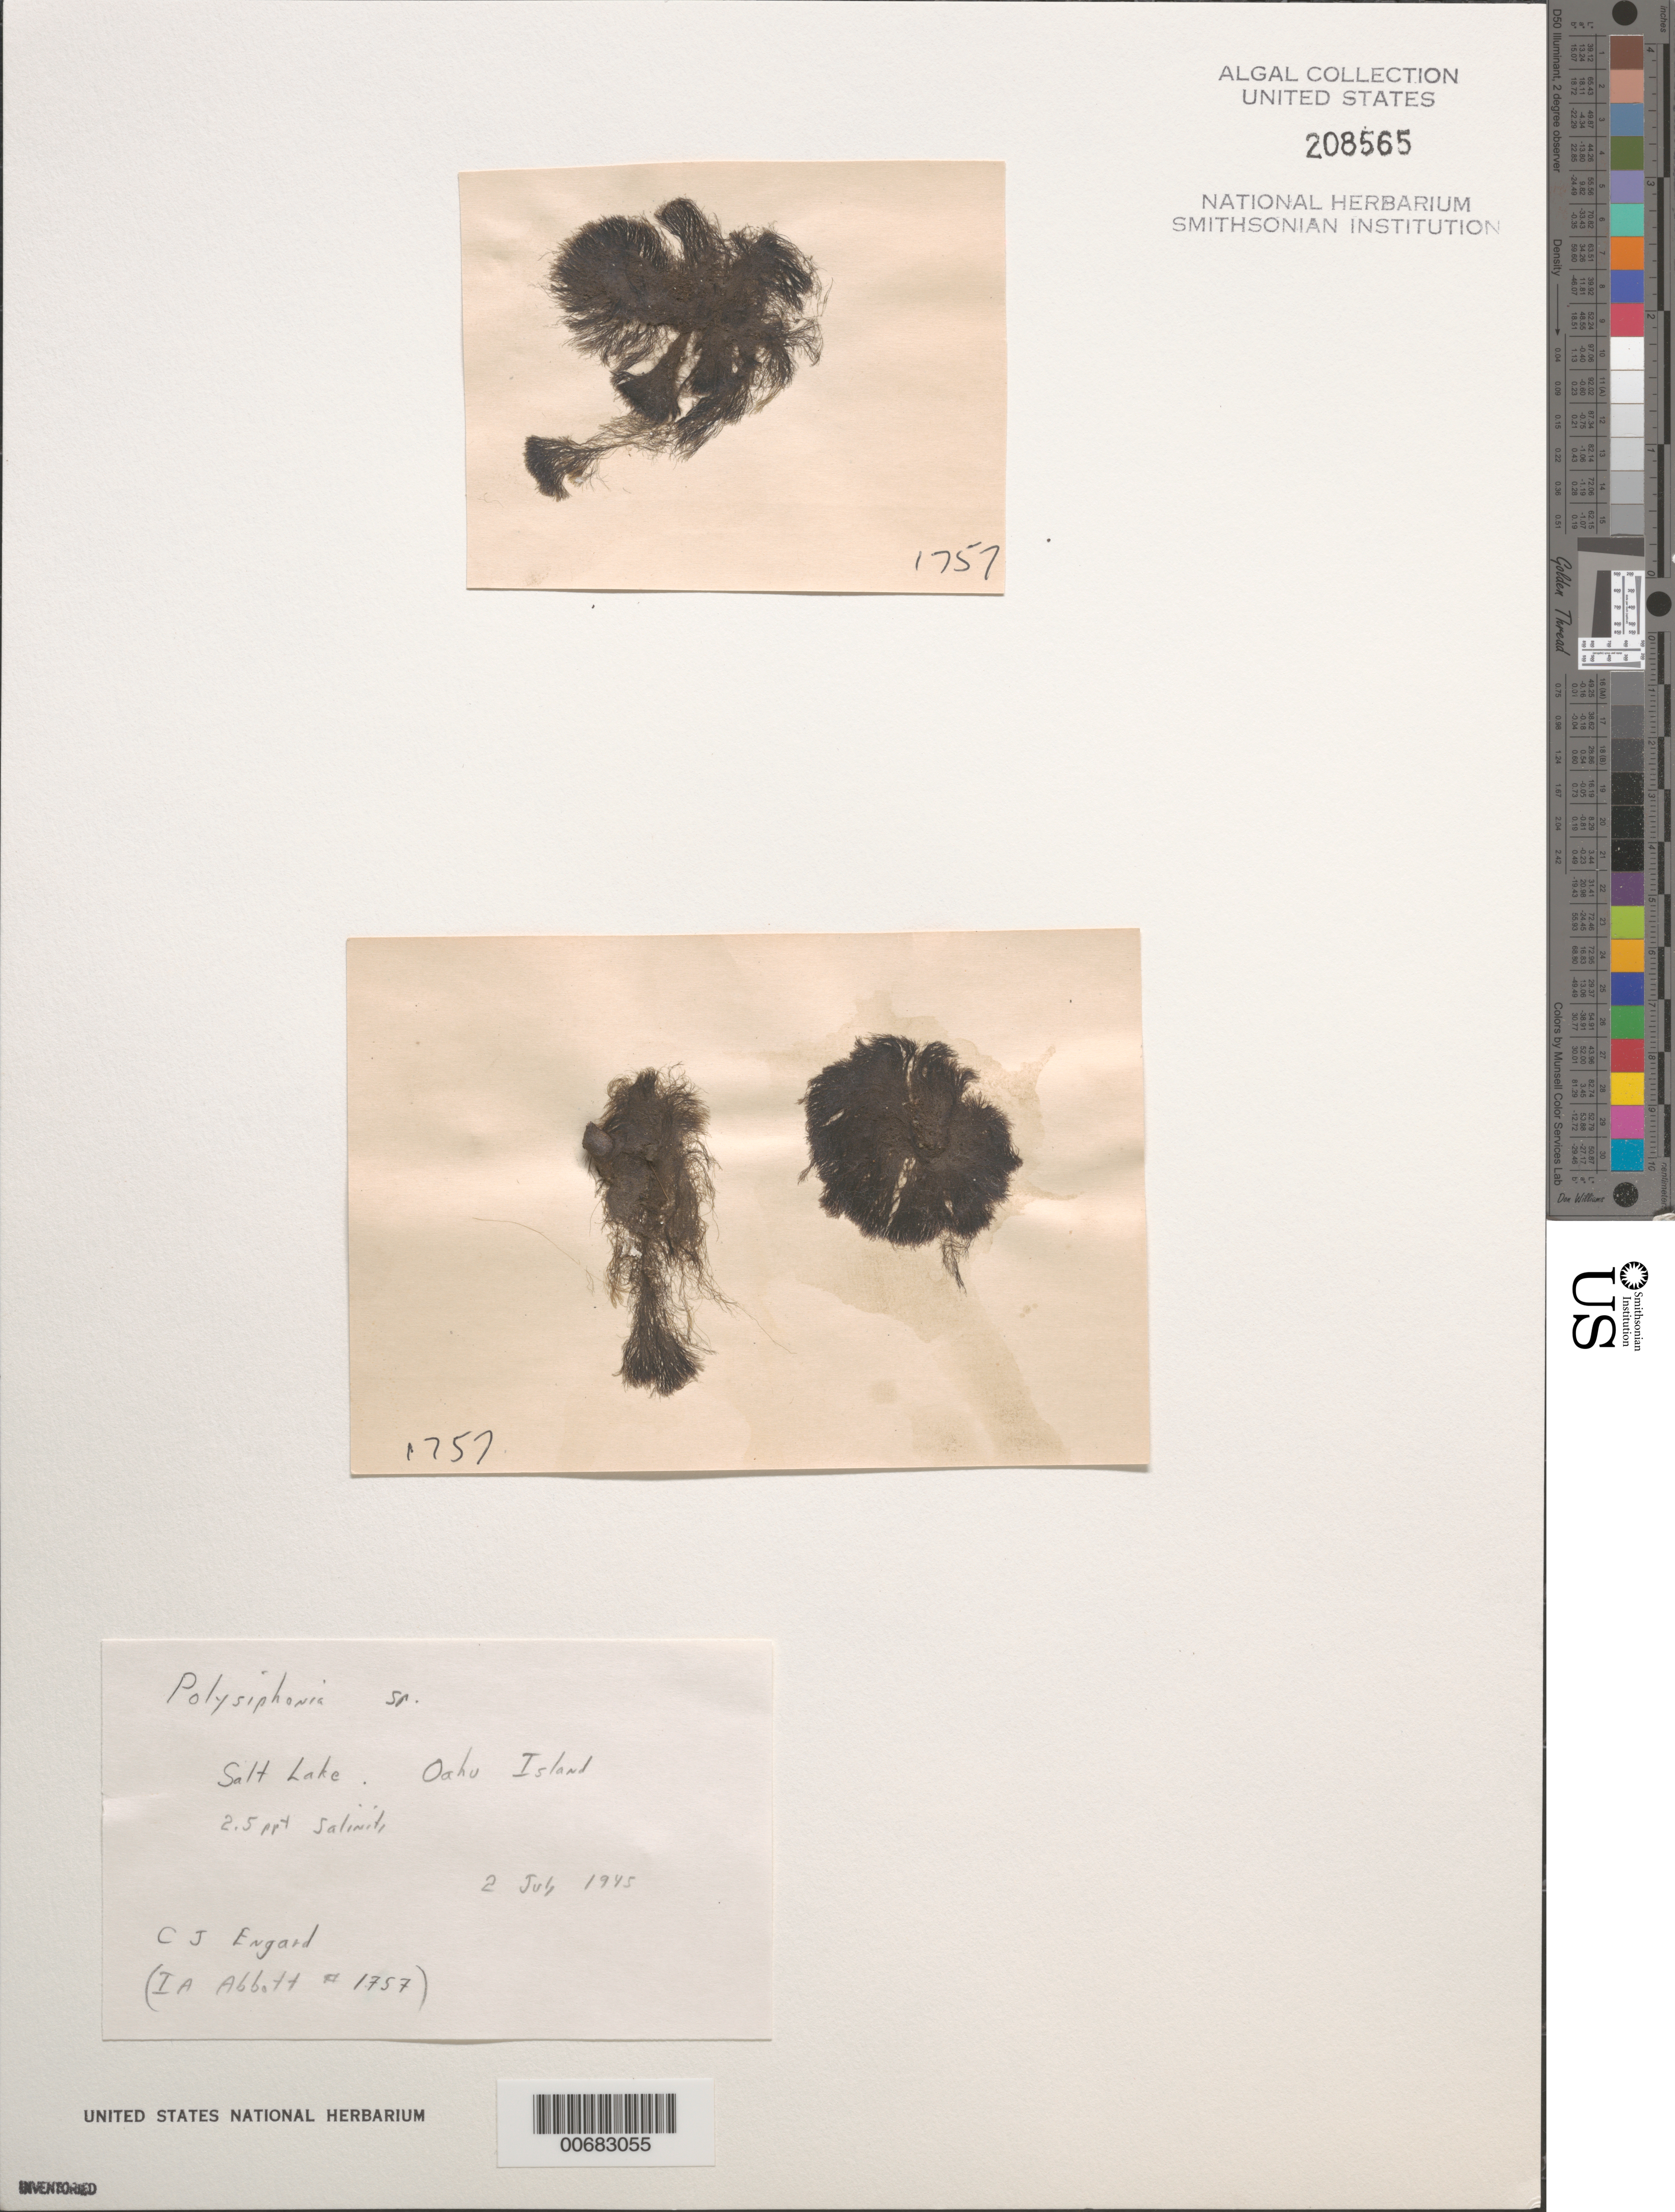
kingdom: Plantae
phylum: Rhodophyta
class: Florideophyceae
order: Ceramiales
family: Rhodomelaceae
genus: Polysiphonia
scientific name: Polysiphonia sp.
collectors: C. Engard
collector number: IAA 1757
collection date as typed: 02 Jul 1945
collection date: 1945-07-02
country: United States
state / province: Hawaii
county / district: Honolulu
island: Oahu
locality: Salt Lake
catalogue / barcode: US 208565